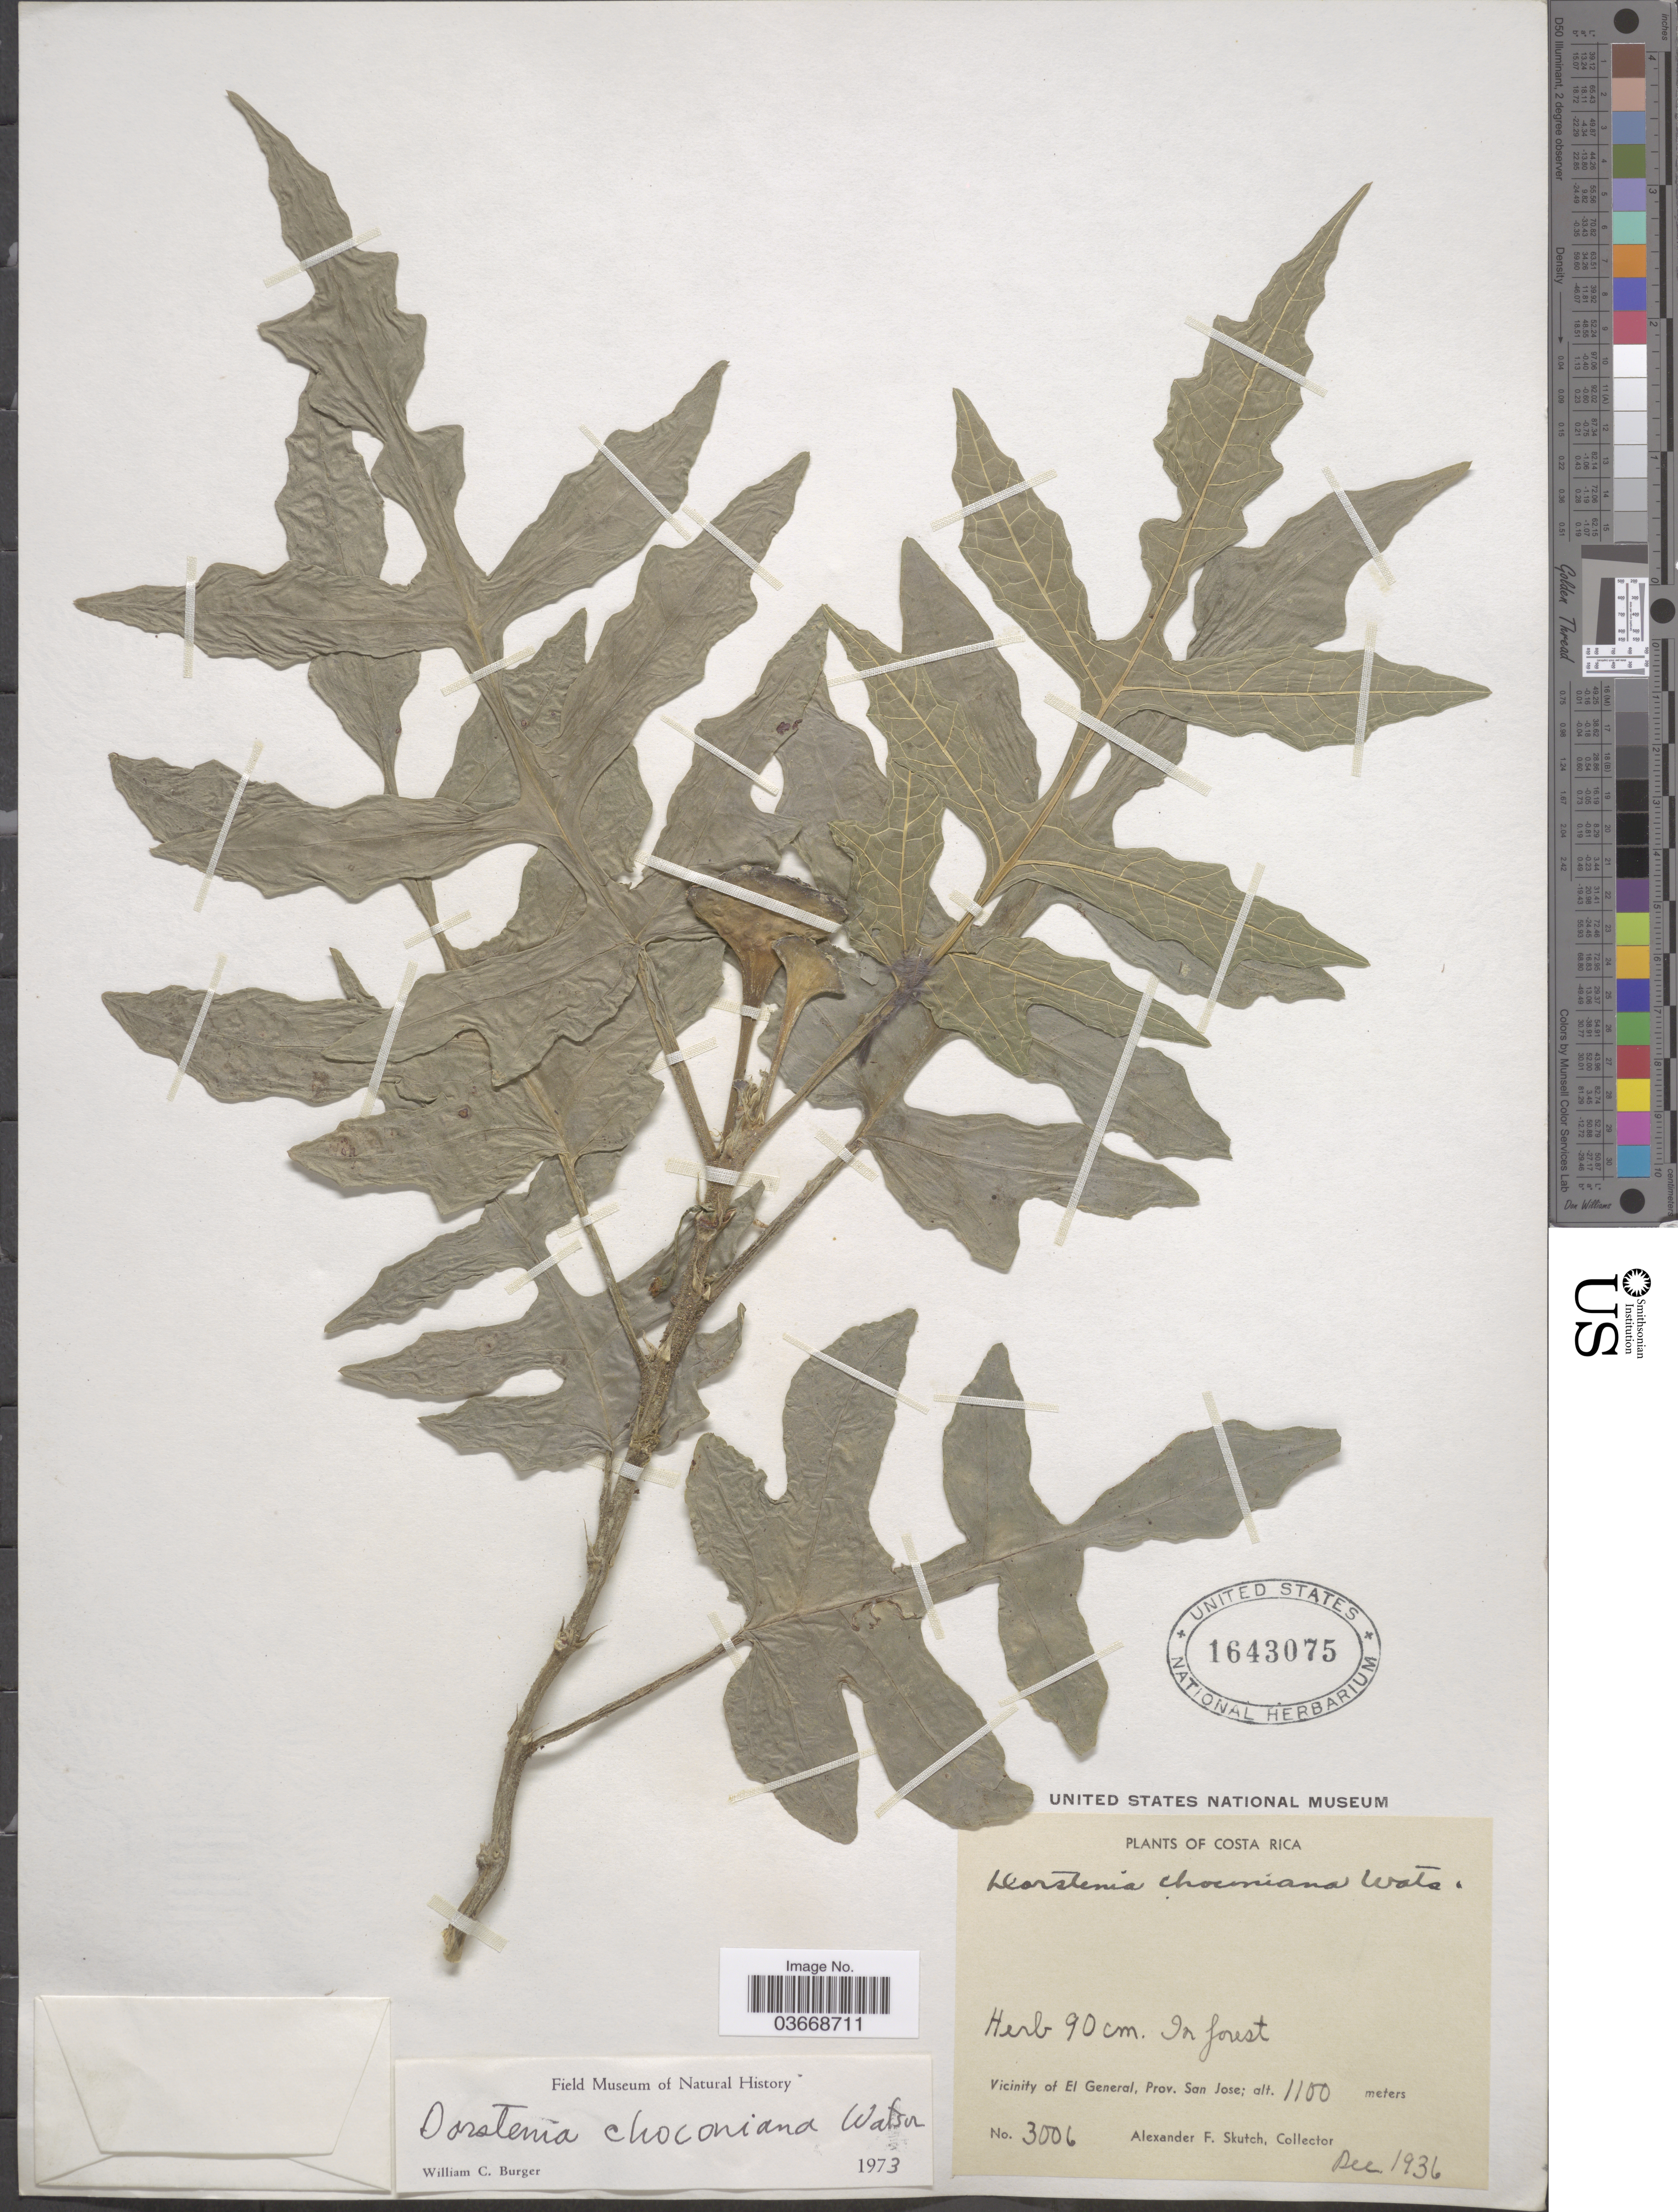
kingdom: Plantae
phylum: Tracheophyta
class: Magnoliopsida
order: Rosales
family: Moraceae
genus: Dorstenia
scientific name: Dorstenia choconiana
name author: S. Watson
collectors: A. F. Skutch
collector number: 3006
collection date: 1936-12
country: Costa Rica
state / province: San José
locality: Vicinity of El General.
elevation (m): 1100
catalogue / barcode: US 1643075